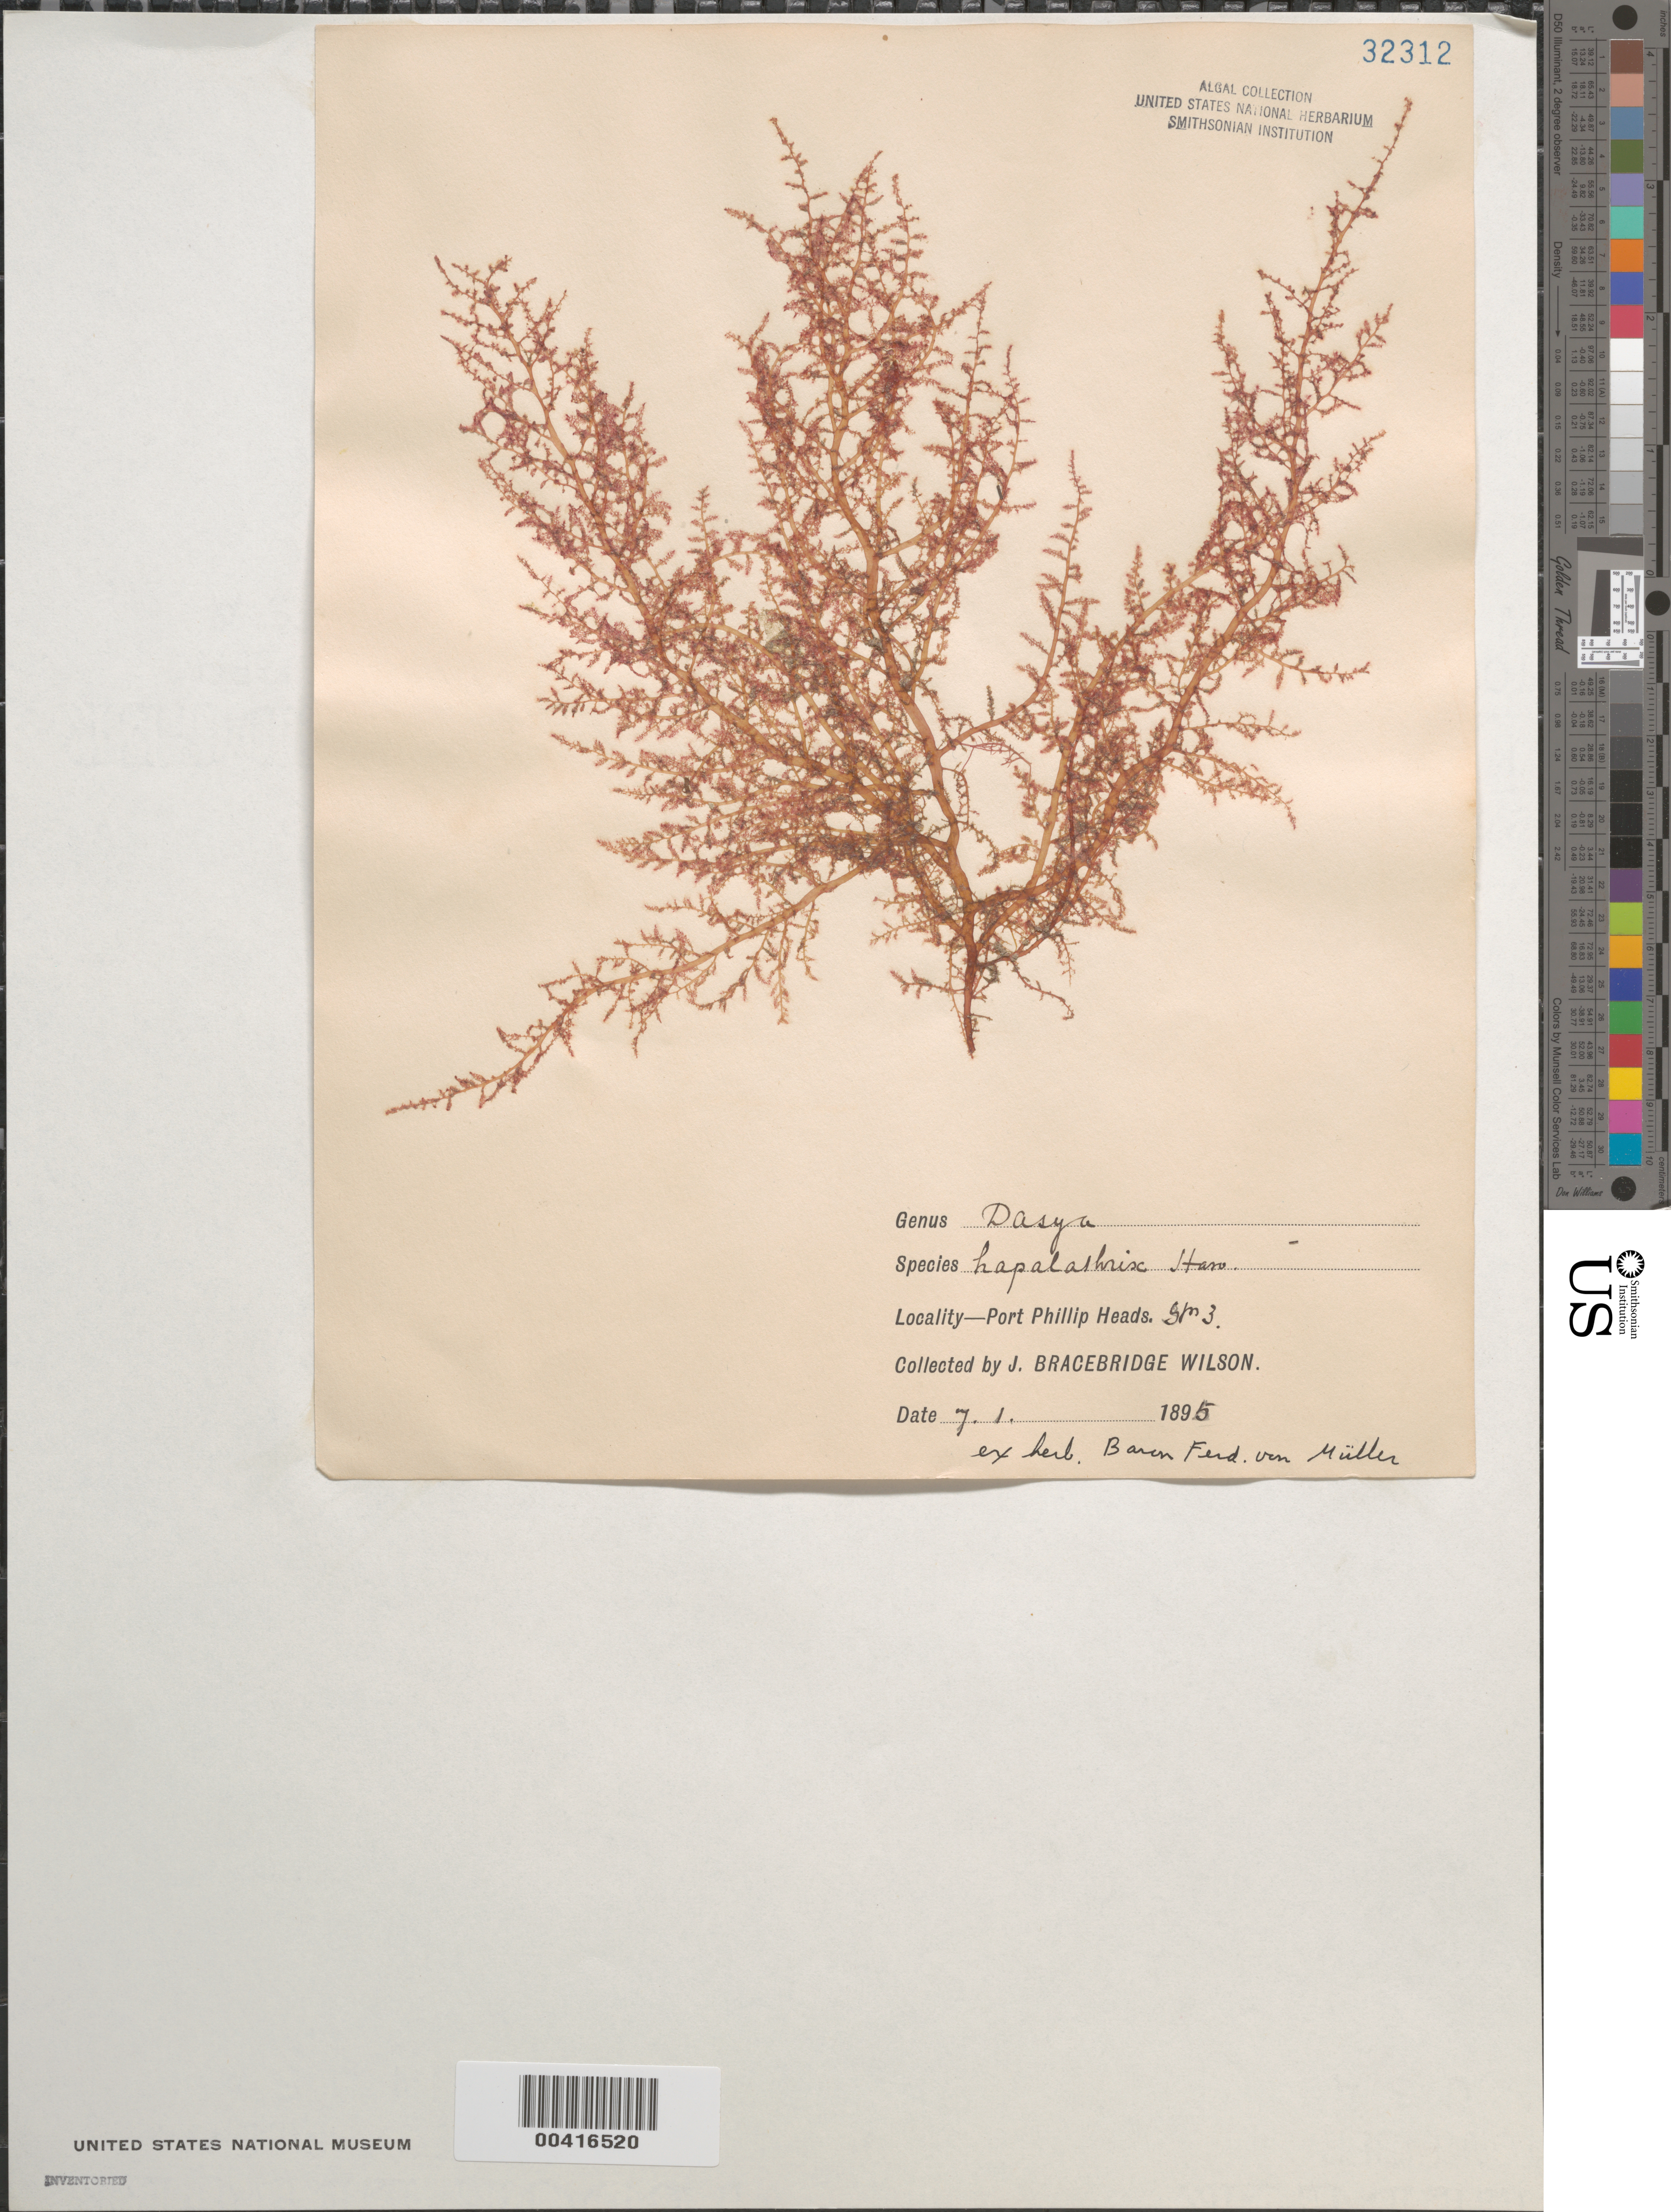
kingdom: Plantae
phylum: Rhodophyta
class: Florideophyceae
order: Ceramiales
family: Dasyaceae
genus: Dasya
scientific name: Dasya hapalathrix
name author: Harv.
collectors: J. B. Wilson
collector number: Station 3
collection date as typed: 07 Jan 1895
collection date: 1895-01-07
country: Australia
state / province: Victoria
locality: Port Phillip Heads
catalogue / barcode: US 32312